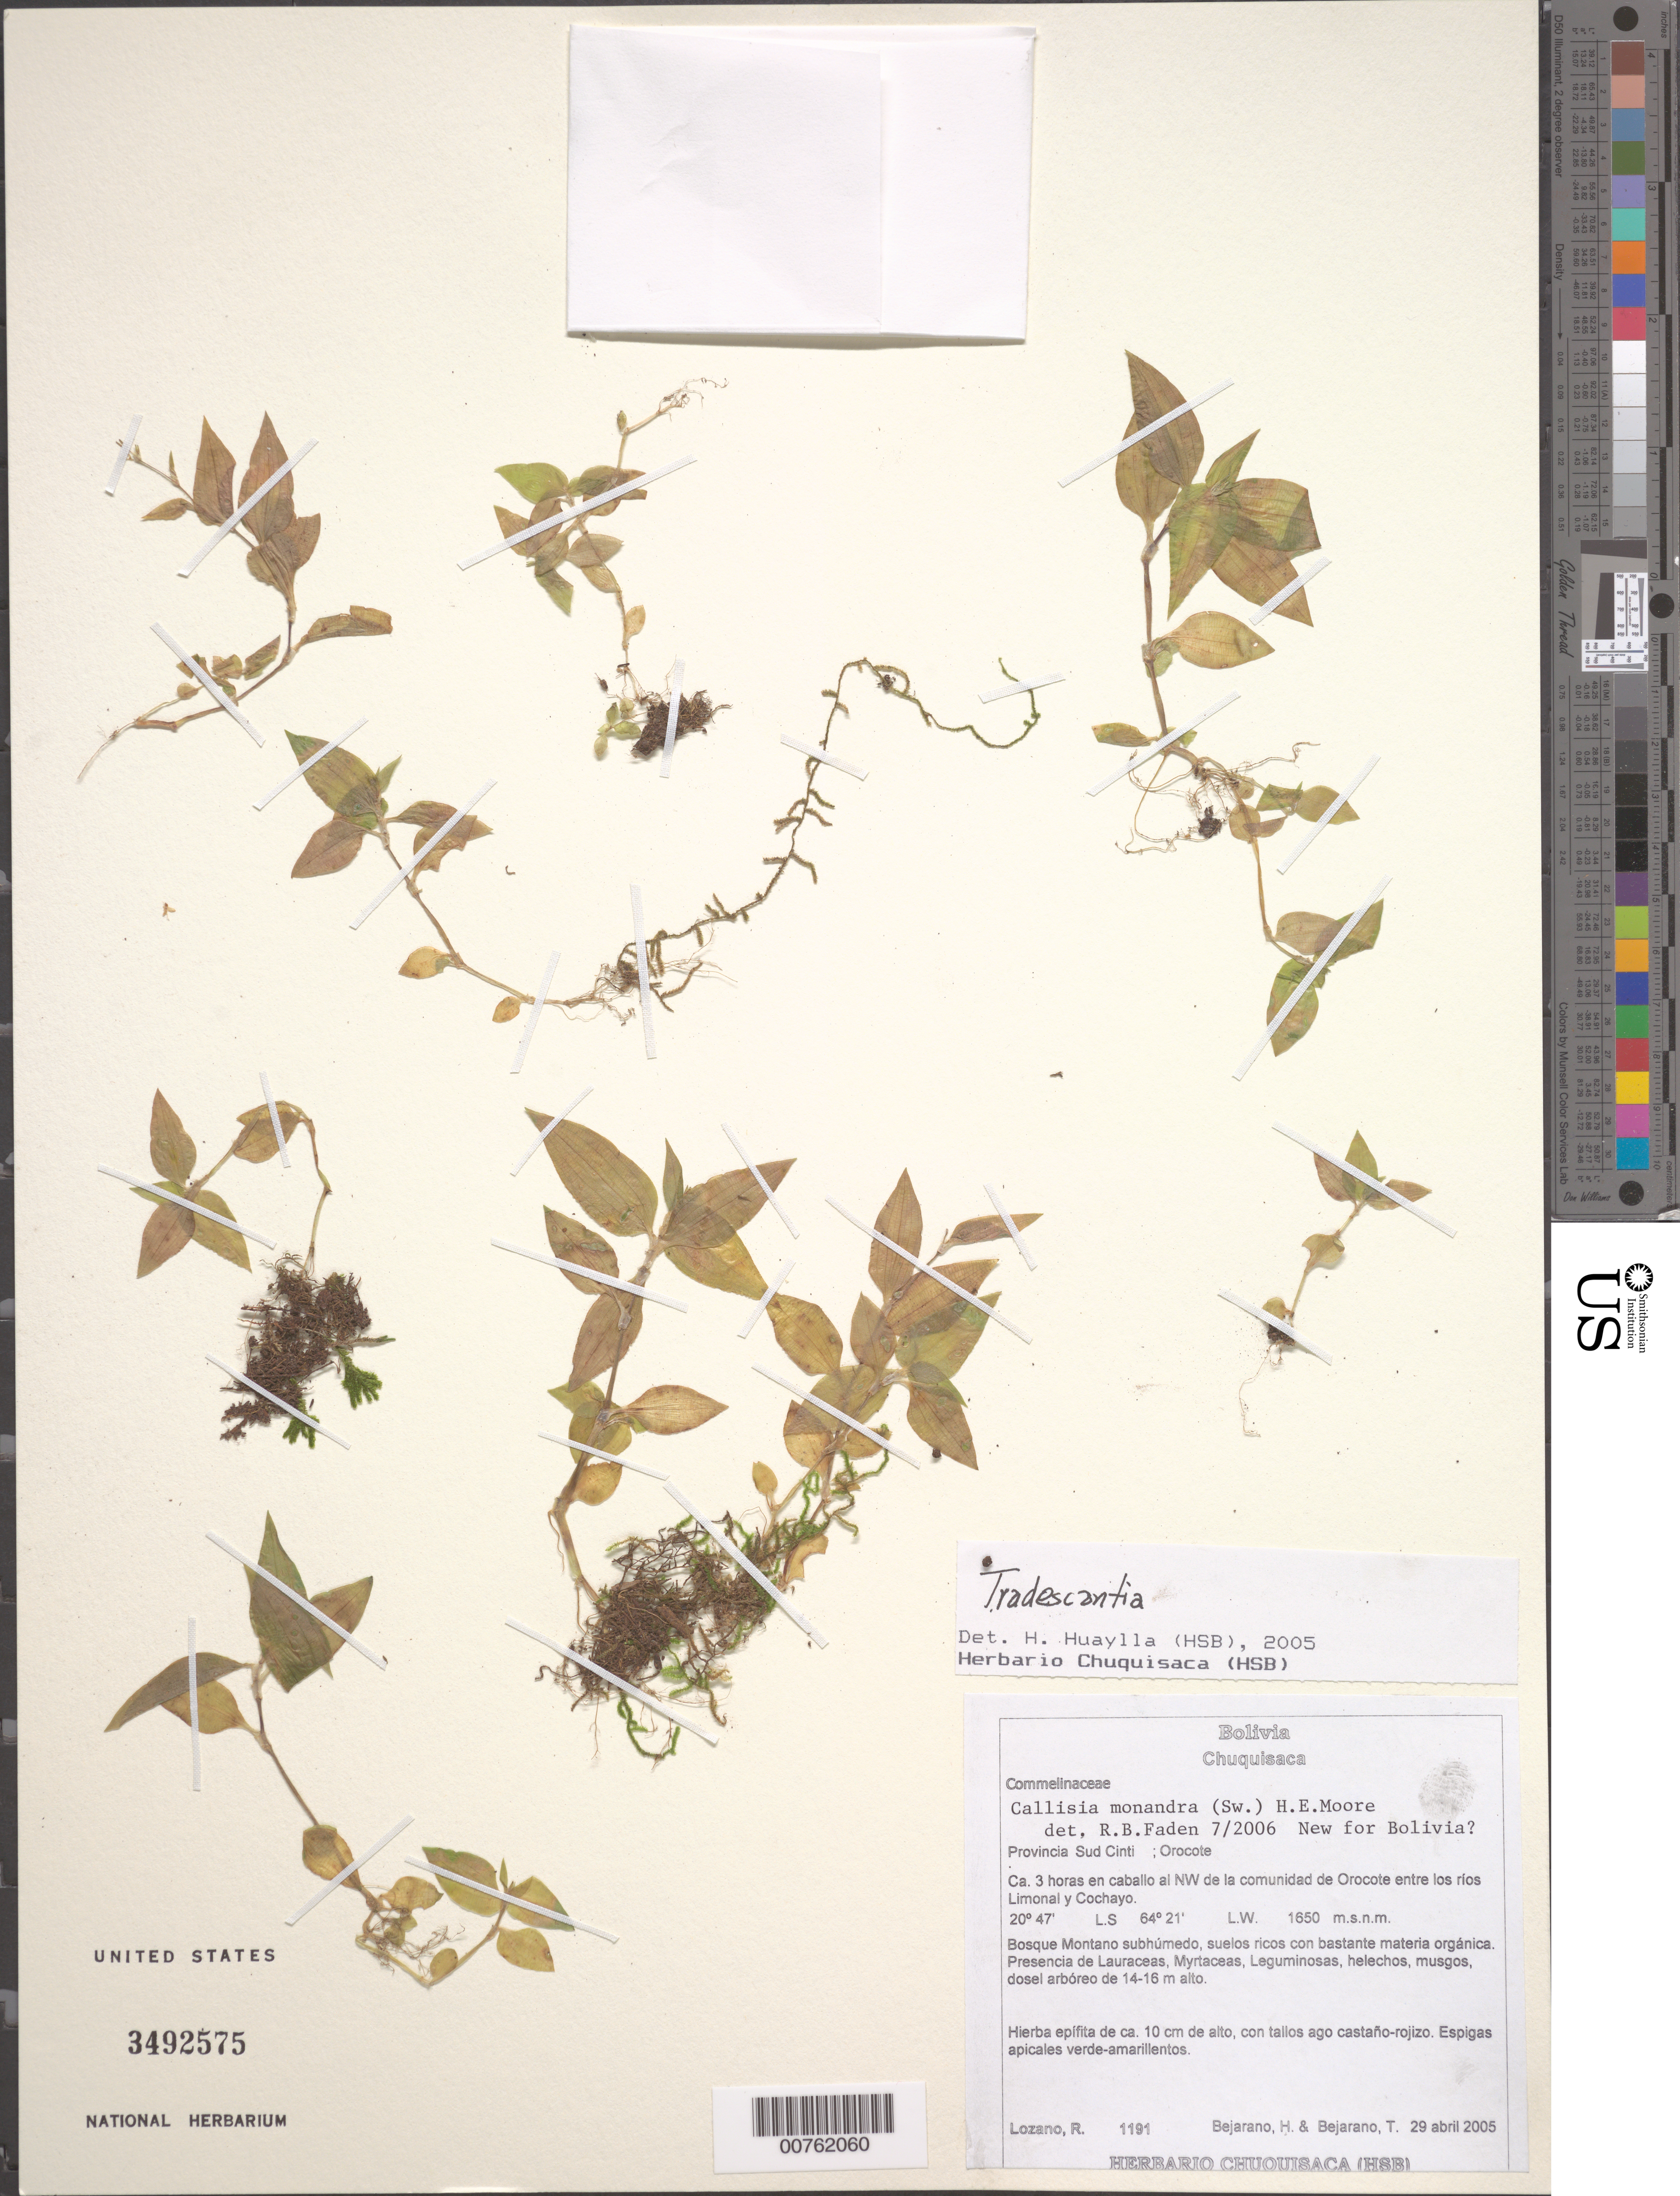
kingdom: Plantae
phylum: Tracheophyta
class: Liliopsida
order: Commelinales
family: Commelinaceae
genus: Callisia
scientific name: Callisia monandra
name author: (Sw.) Schult. & Schult. f.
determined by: Faden, Robert B., (US), Smithsonian Institution - National Museum of Natural History (UNITED STATES)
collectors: H. Bejarano & T. Bejarano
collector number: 1191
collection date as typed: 29 Apr 2005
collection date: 2005-04-29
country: Bolivia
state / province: Chuquisaca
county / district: Sud Cinti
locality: Orocote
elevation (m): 1650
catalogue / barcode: US 3492575